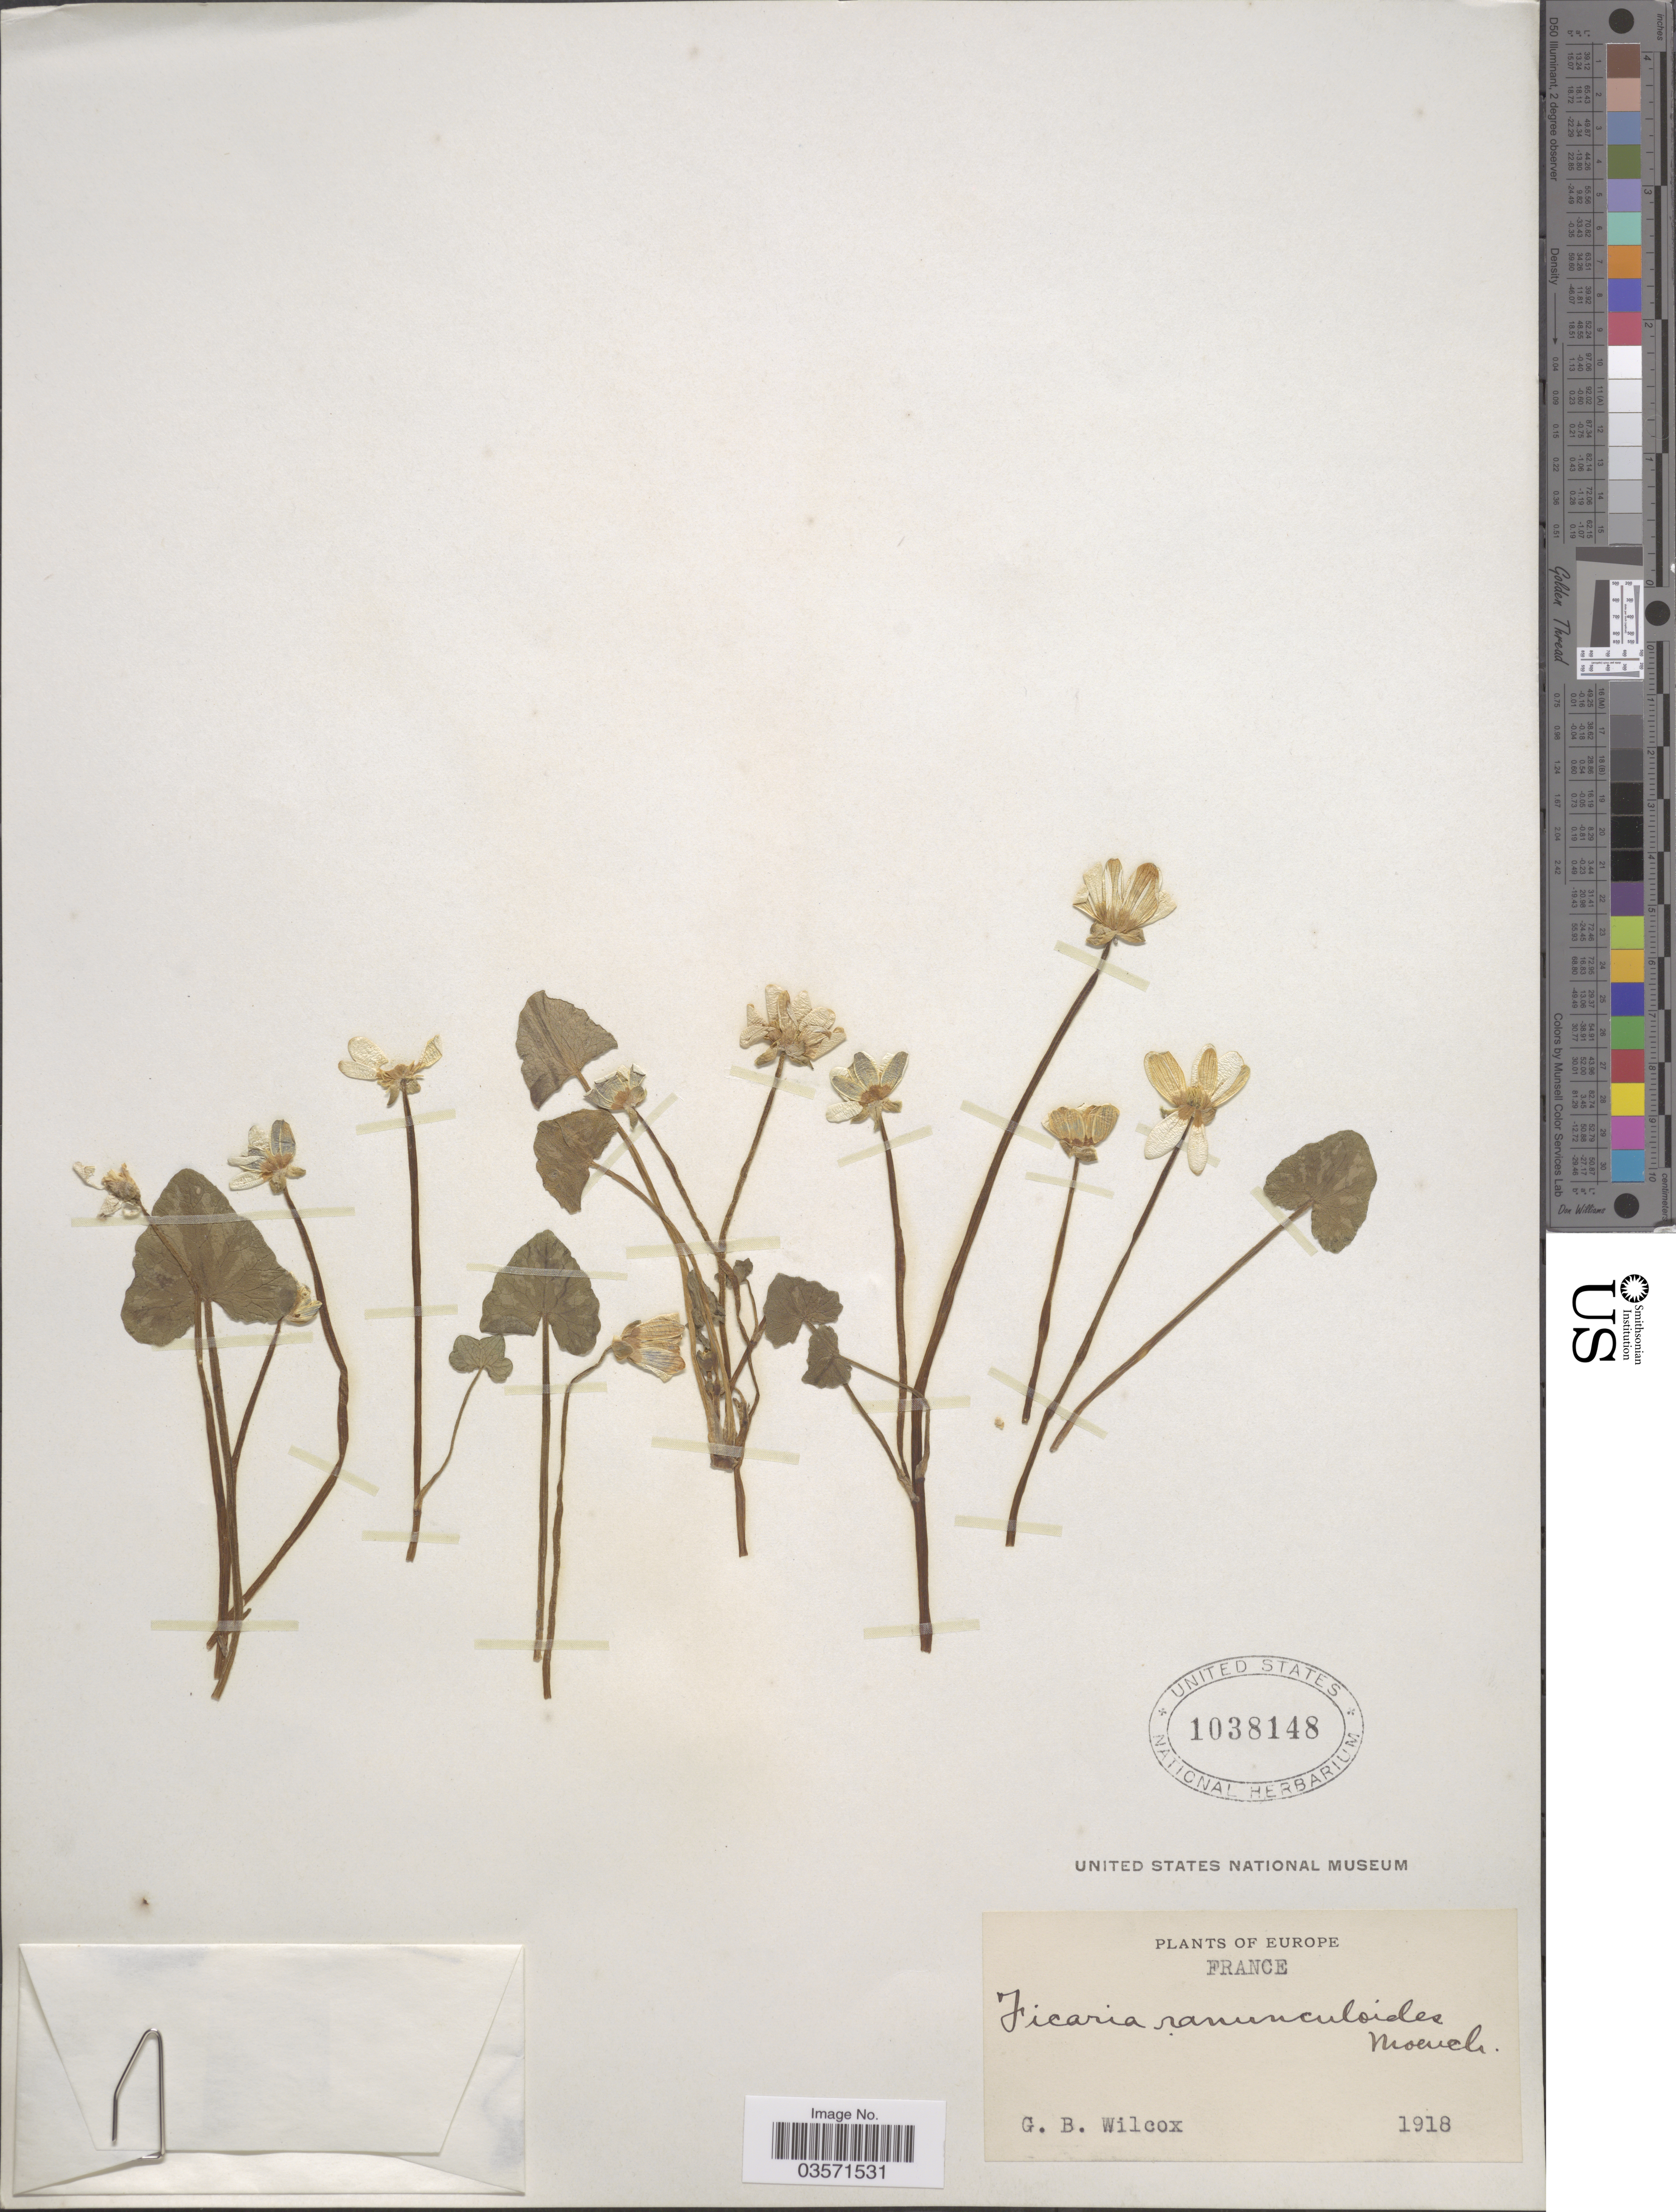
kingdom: Plantae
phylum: Tracheophyta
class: Magnoliopsida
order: Ranunculales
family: Ranunculaceae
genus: Ficaria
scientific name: Ficaria verna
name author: Huds.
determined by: Strong, M. T., (US), Smithsonian Institution - National Museum of Natural History (UNITED STATES)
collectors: G. Wilcox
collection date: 1918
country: France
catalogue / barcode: US 1038148